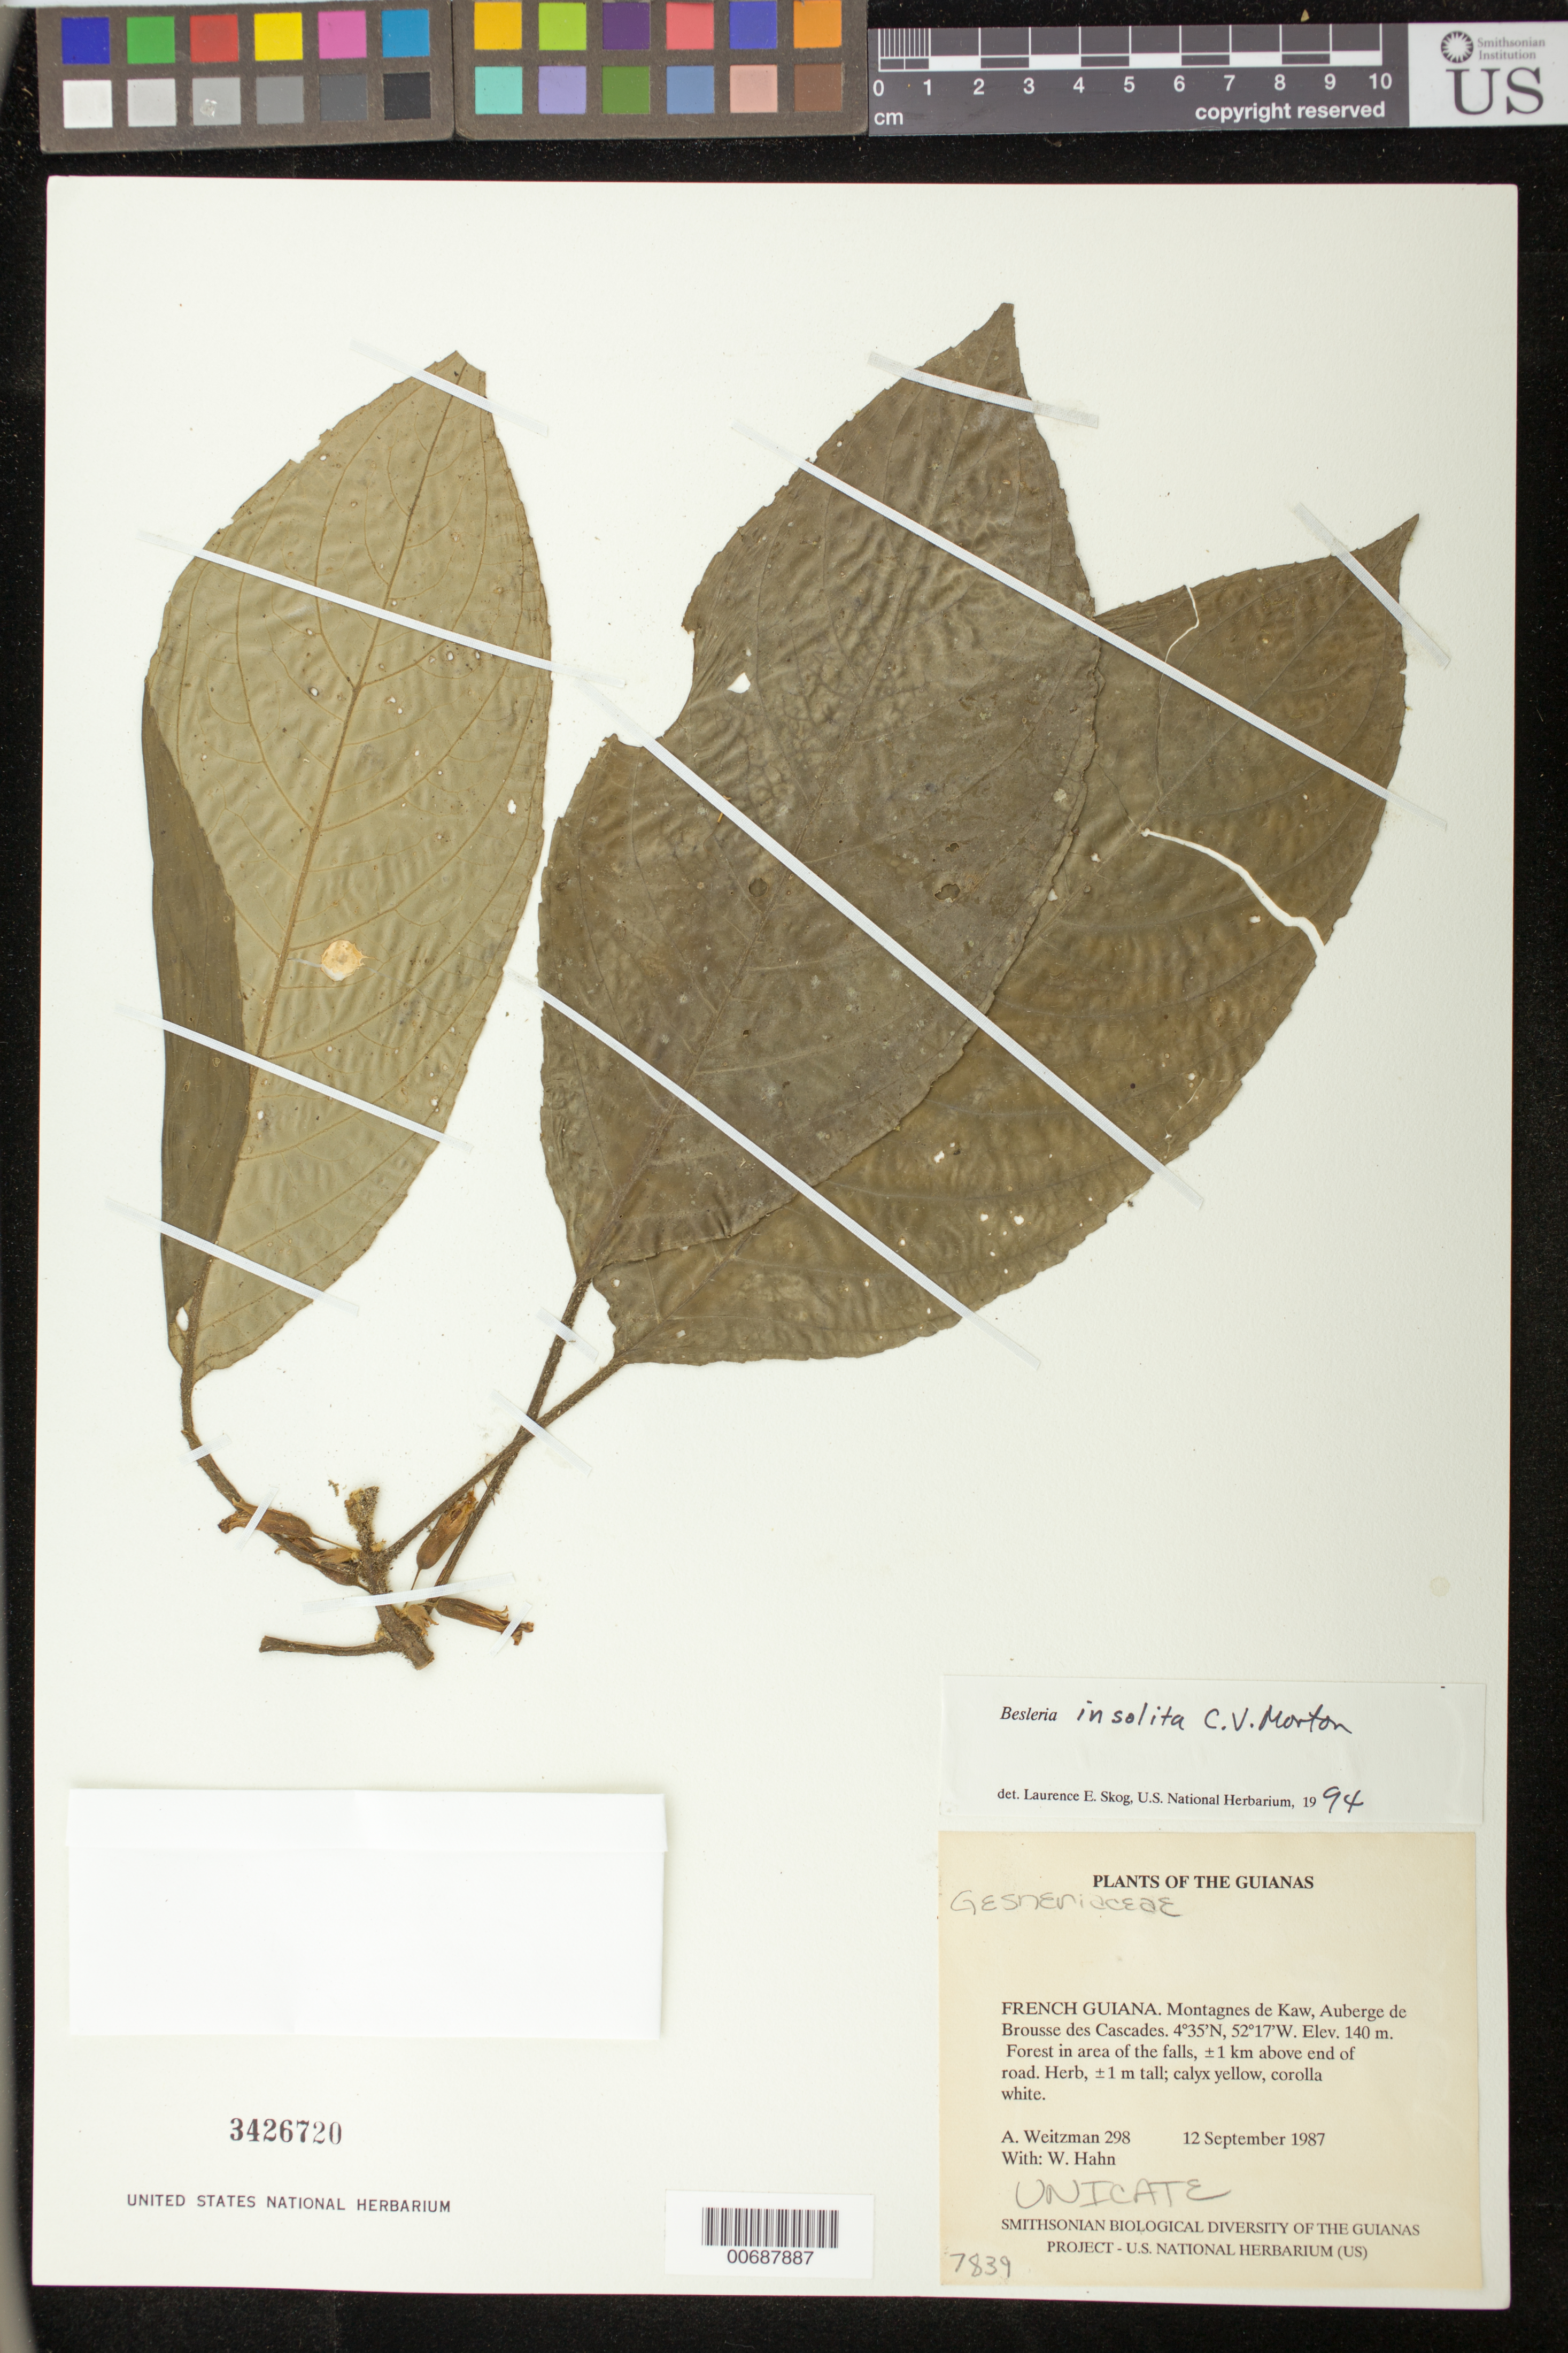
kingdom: Plantae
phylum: Tracheophyta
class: Magnoliopsida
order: Lamiales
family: Gesneriaceae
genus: Besleria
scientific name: Besleria insolita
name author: C.V. Morton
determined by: Skog, Laurence E.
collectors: A. L. Weitzman & W. Hahn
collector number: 298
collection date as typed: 12 Sep 1987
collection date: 1987-09-12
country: French Guiana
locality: Montagnes de Kaw, Auberge de Brousse des Cascades. ±1 km above the end of road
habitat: Forest in area of the falls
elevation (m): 140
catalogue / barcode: US 3426720